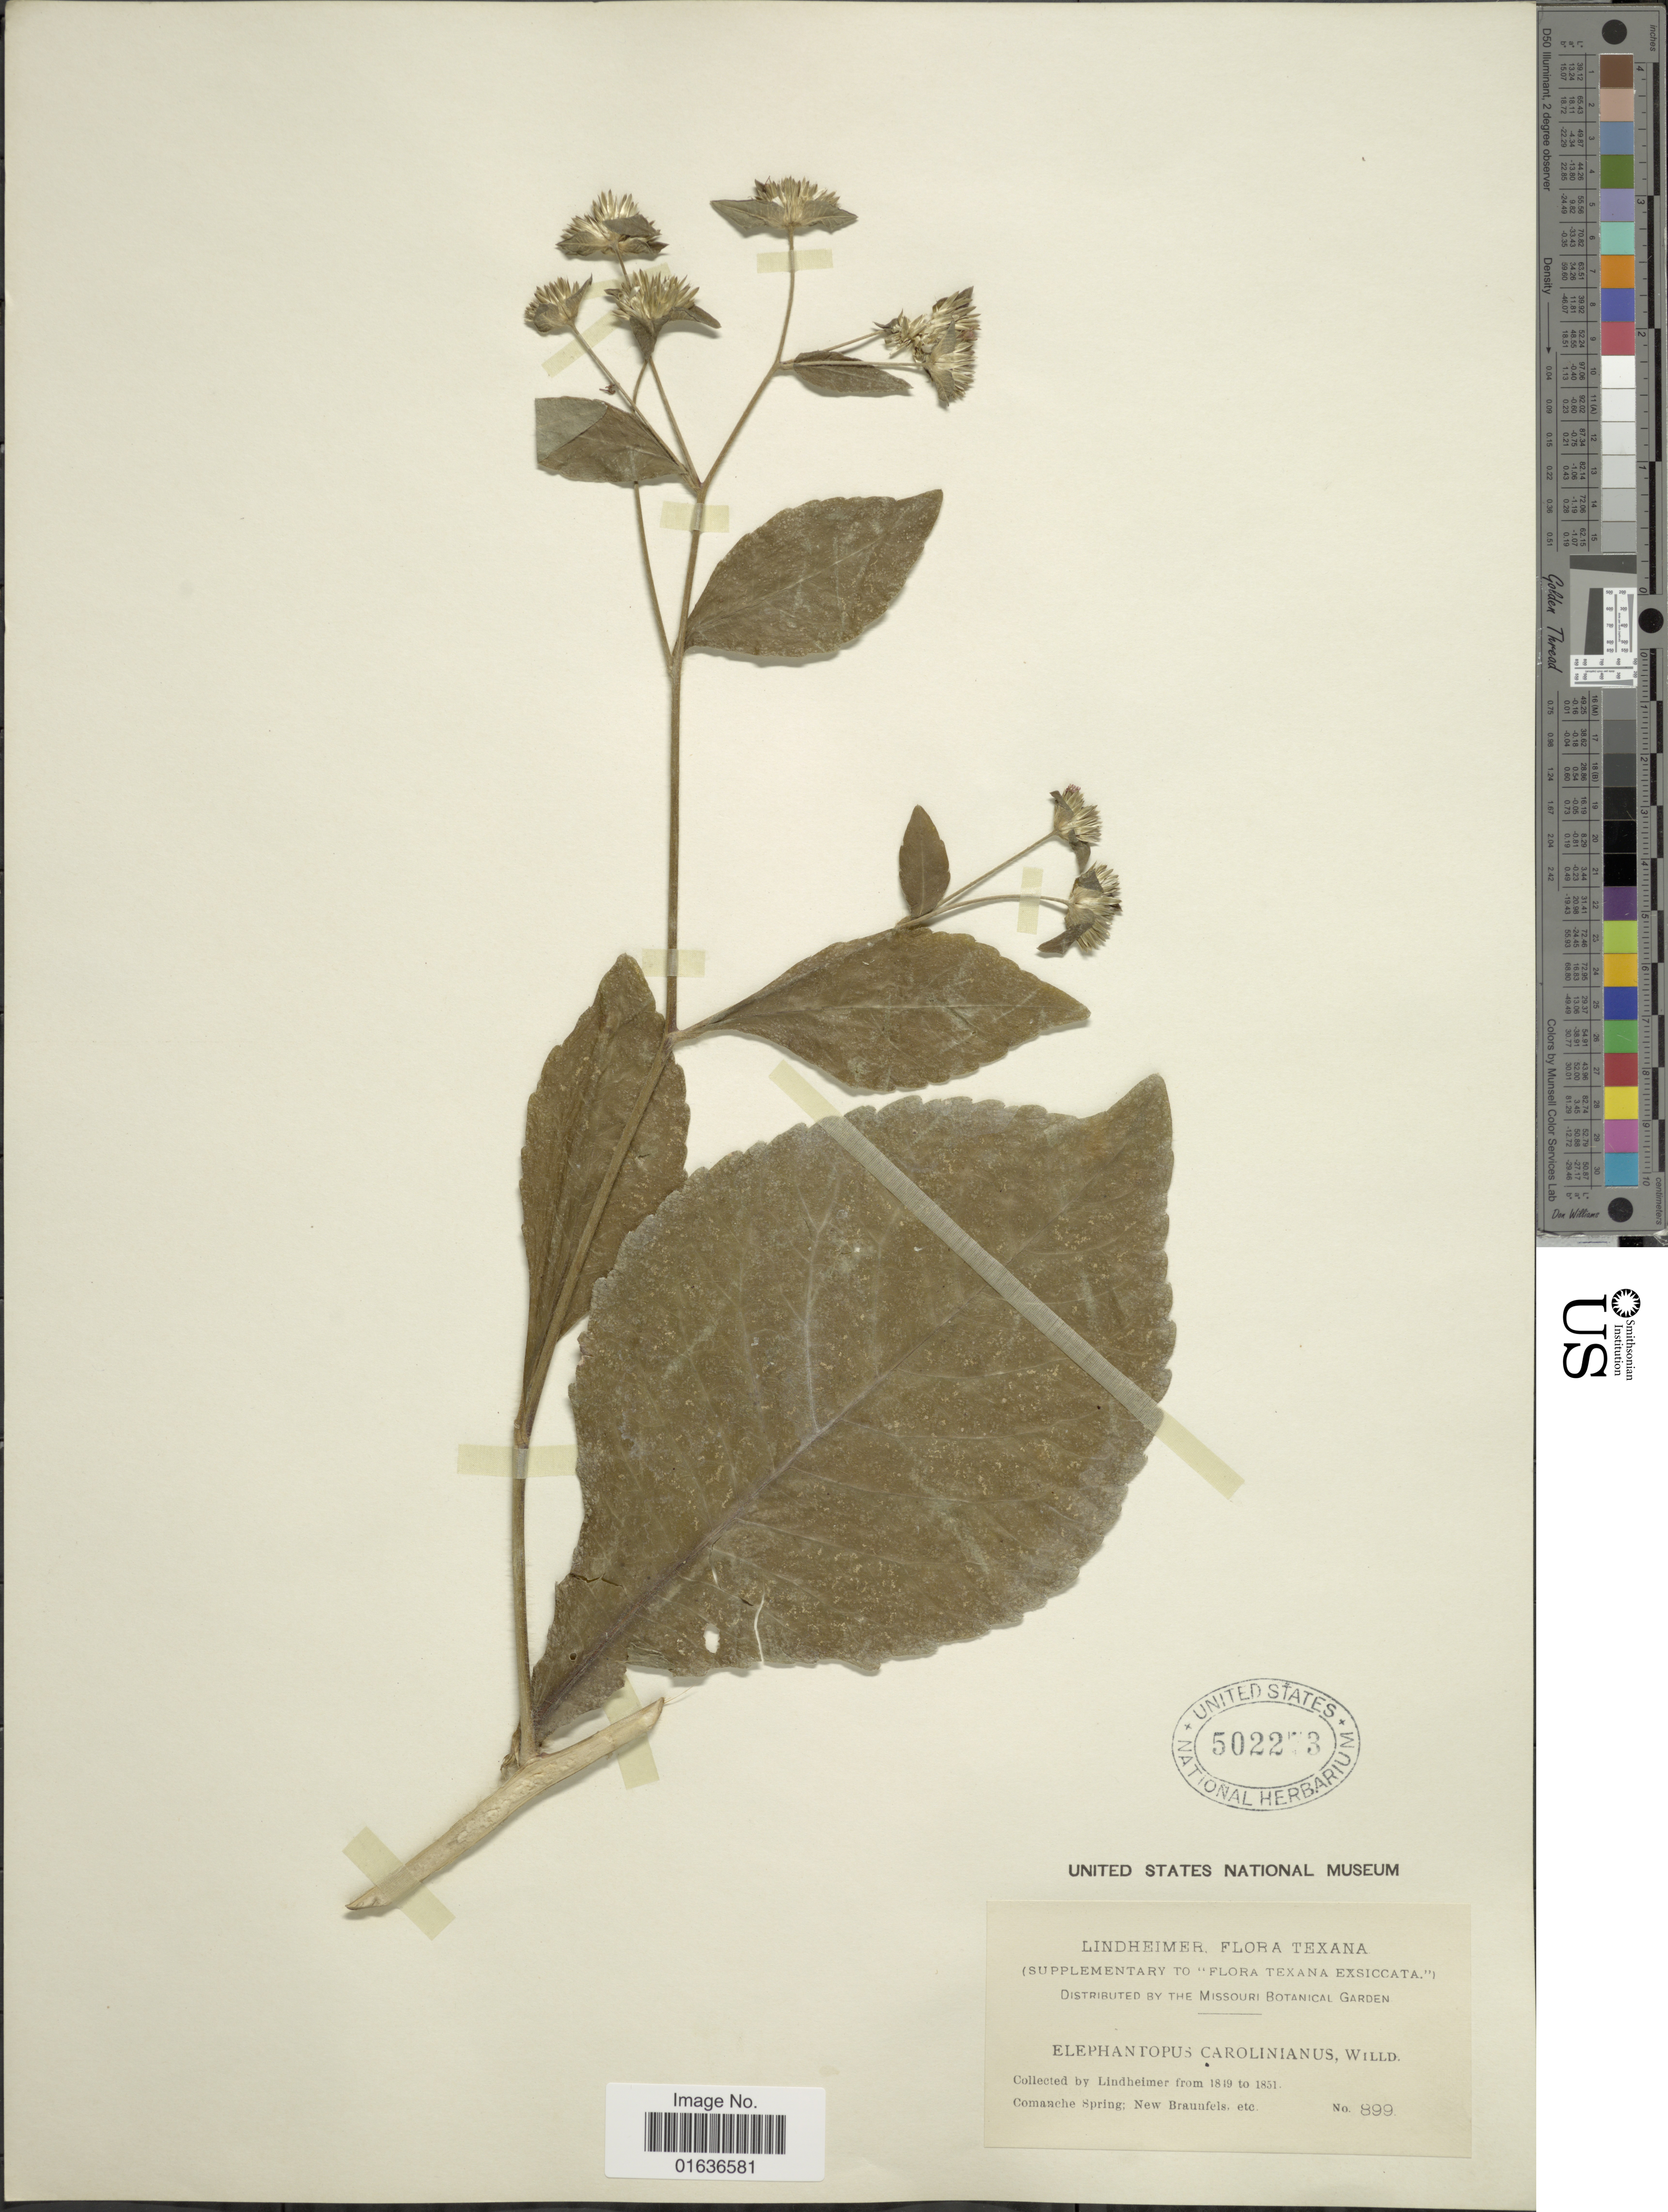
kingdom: Plantae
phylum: Tracheophyta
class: Magnoliopsida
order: Asterales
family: Asteraceae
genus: Elephantopus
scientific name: Elephantopus carolinianus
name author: Raeusch.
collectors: -. Lindheimer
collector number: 899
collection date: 1819/1851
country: United States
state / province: Texas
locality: Comanche Spring: New Braunfels, etc.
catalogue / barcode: US 502273